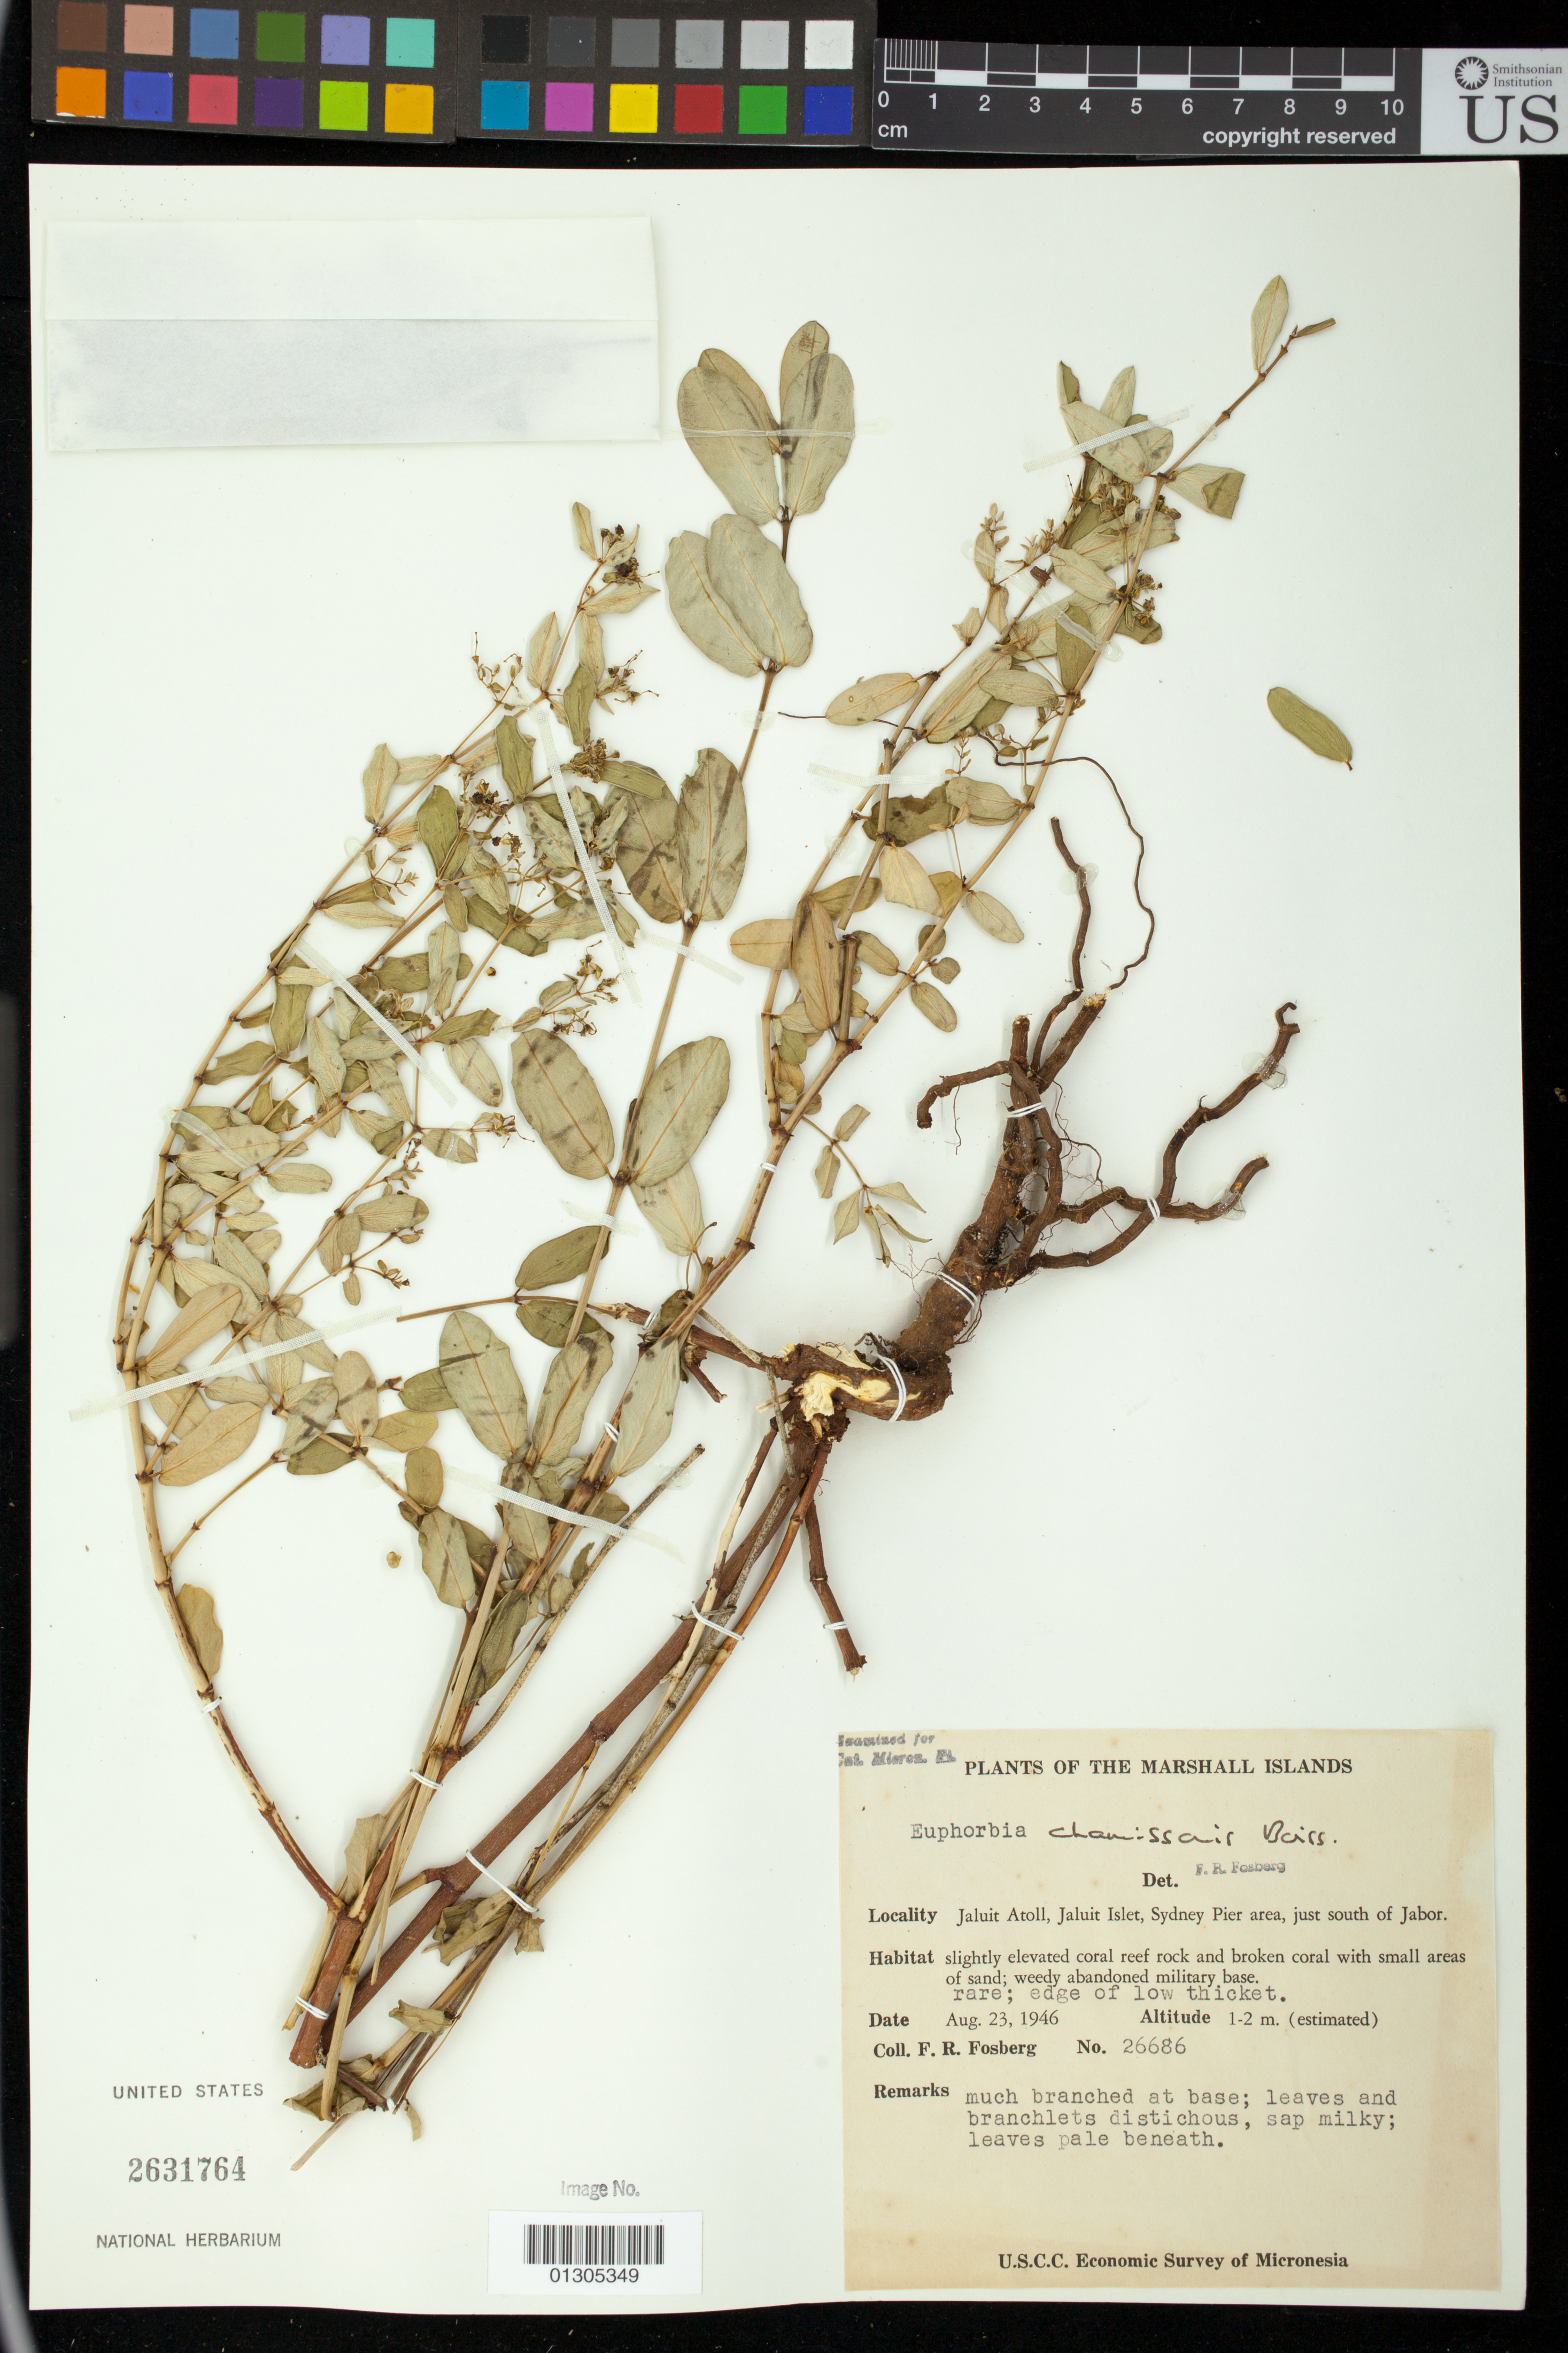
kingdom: Plantae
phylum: Tracheophyta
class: Magnoliopsida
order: Malpighiales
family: Euphorbiaceae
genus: Euphorbia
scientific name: Euphorbia chamissonis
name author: (Klotzsch ex Klotzsch & Garcke) Boiss.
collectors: F. R. Fosberg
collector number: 26686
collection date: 1946-08-23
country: Marshall Islands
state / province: Jaluit Atoll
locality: Jaluit Atoll, Jaluit Islet, Sydney Pier area, just south of Jabor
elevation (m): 1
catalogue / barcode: US 2631764